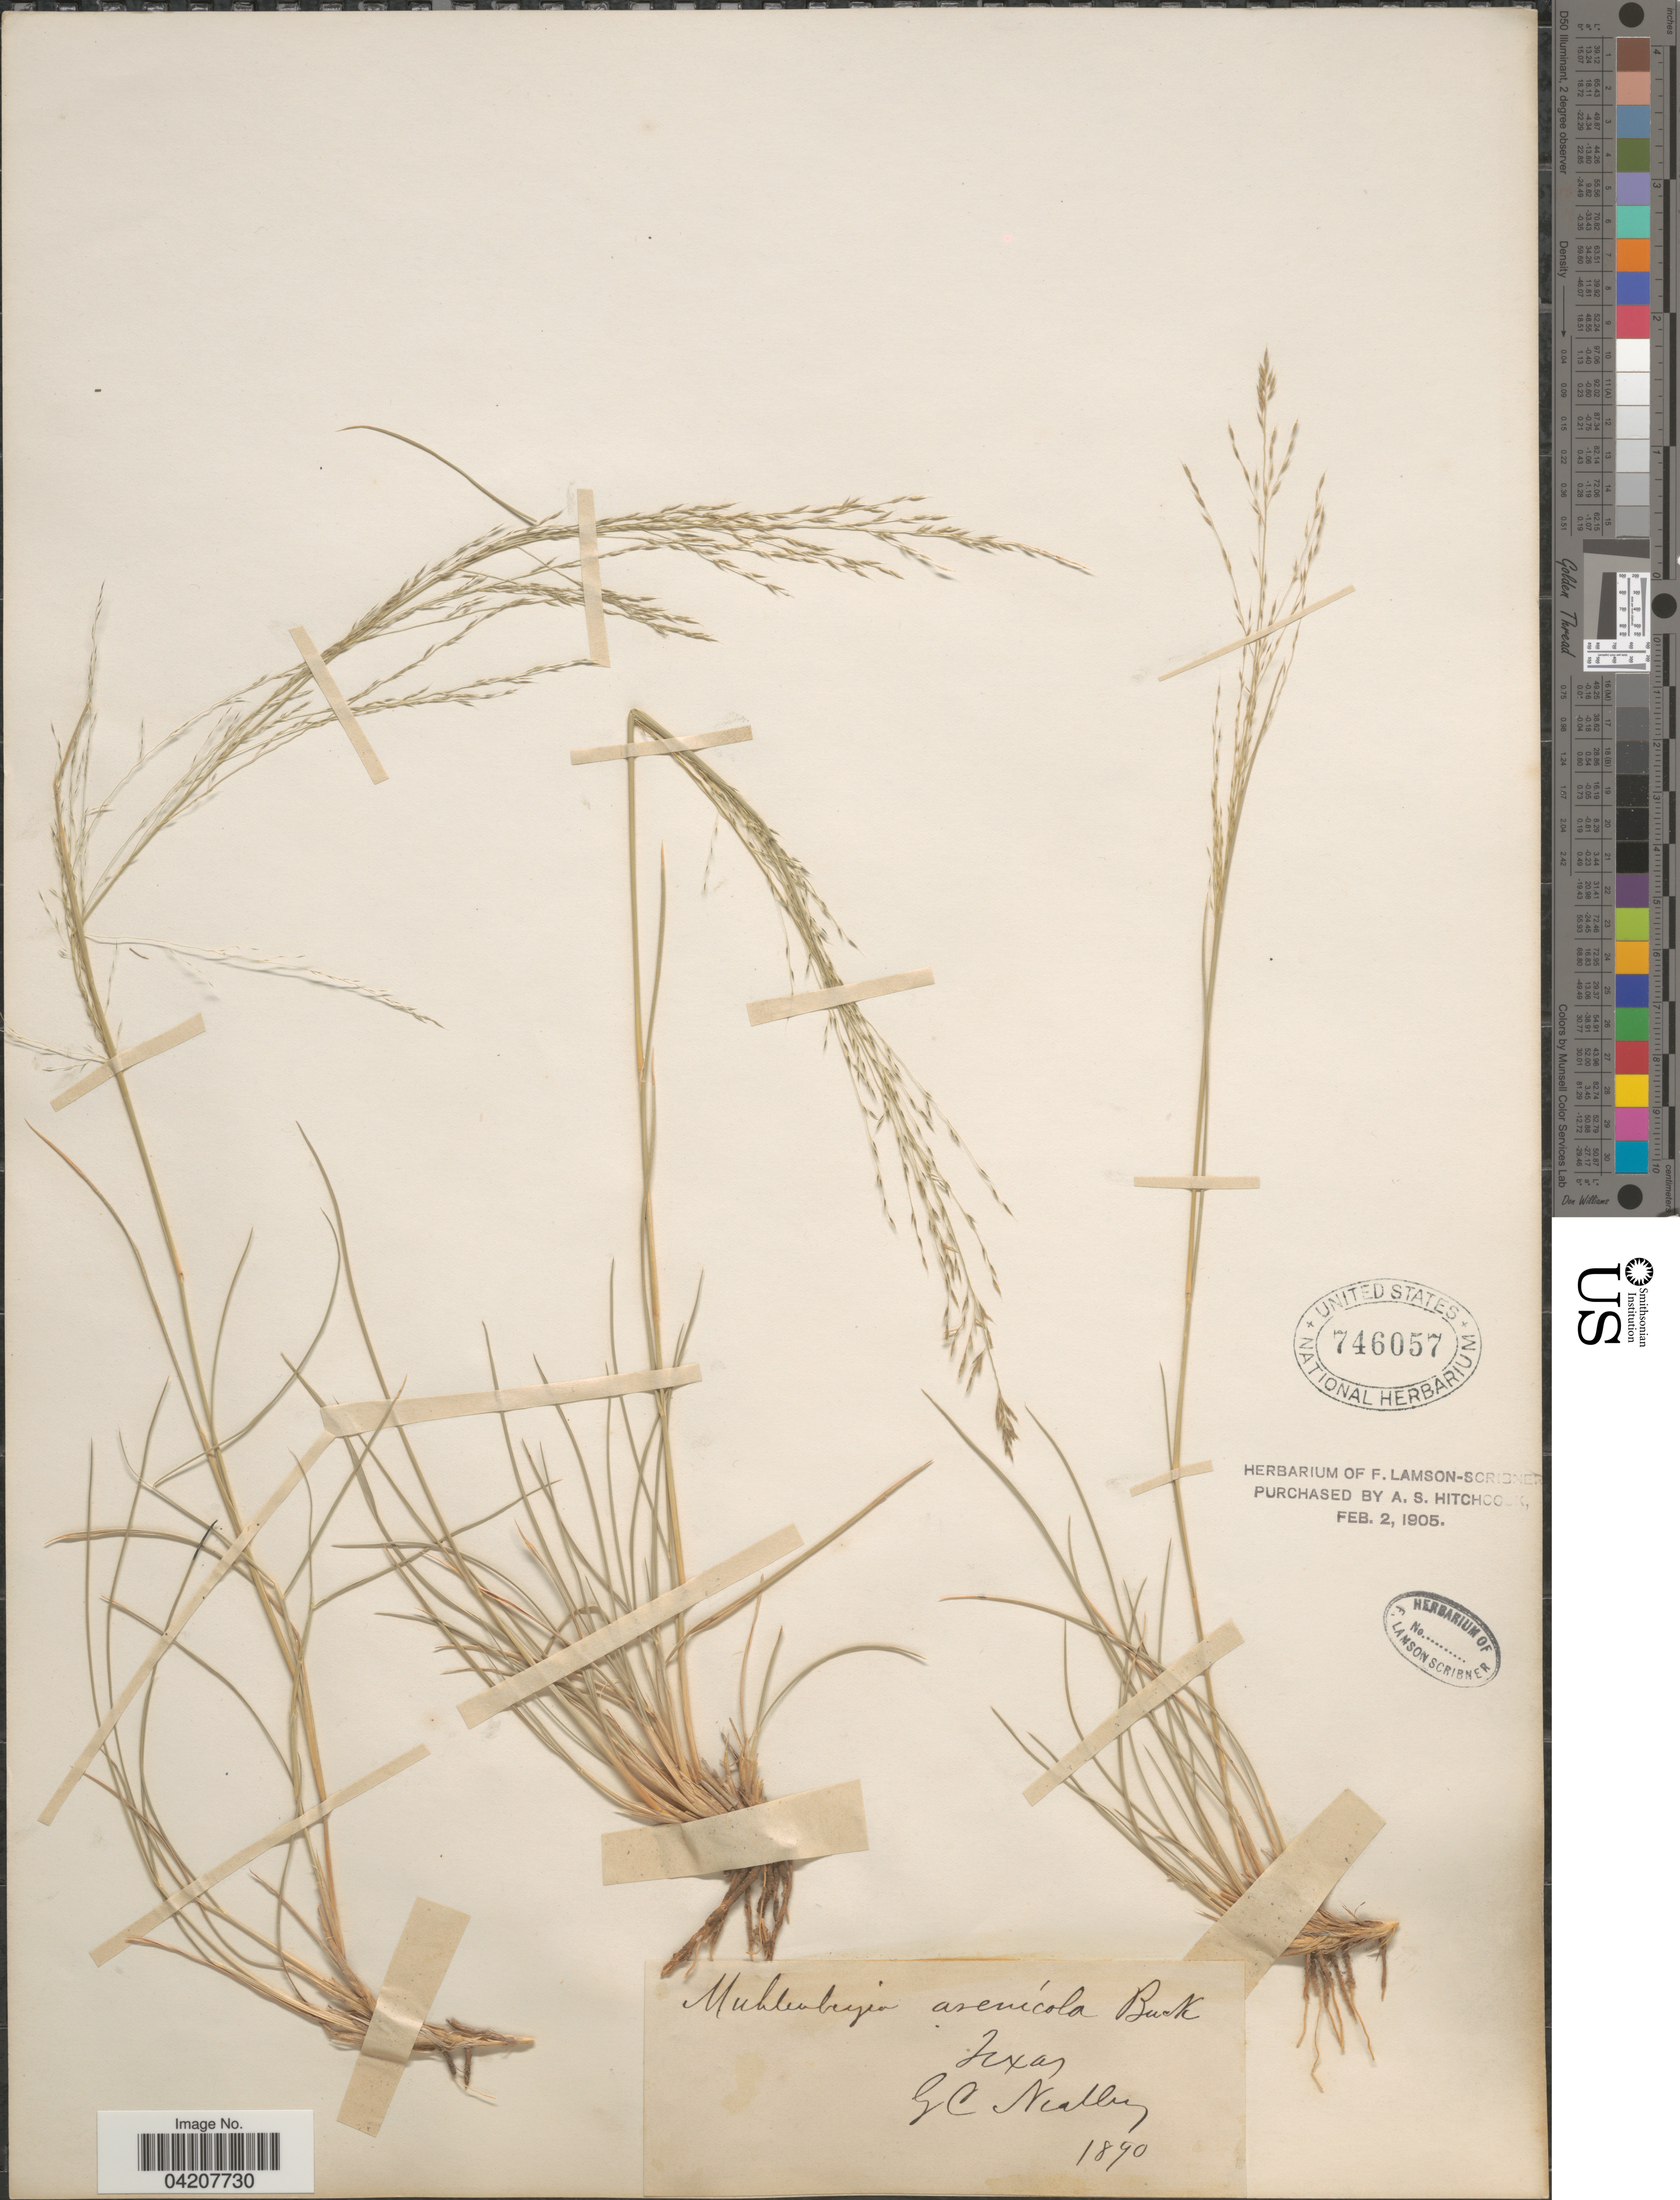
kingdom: Plantae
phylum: Tracheophyta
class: Liliopsida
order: Poales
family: Poaceae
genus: Muhlenbergia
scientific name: Muhlenbergia arenicola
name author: Buckley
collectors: G. C. Nealley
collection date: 1890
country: United States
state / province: Texas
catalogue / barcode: US 746057